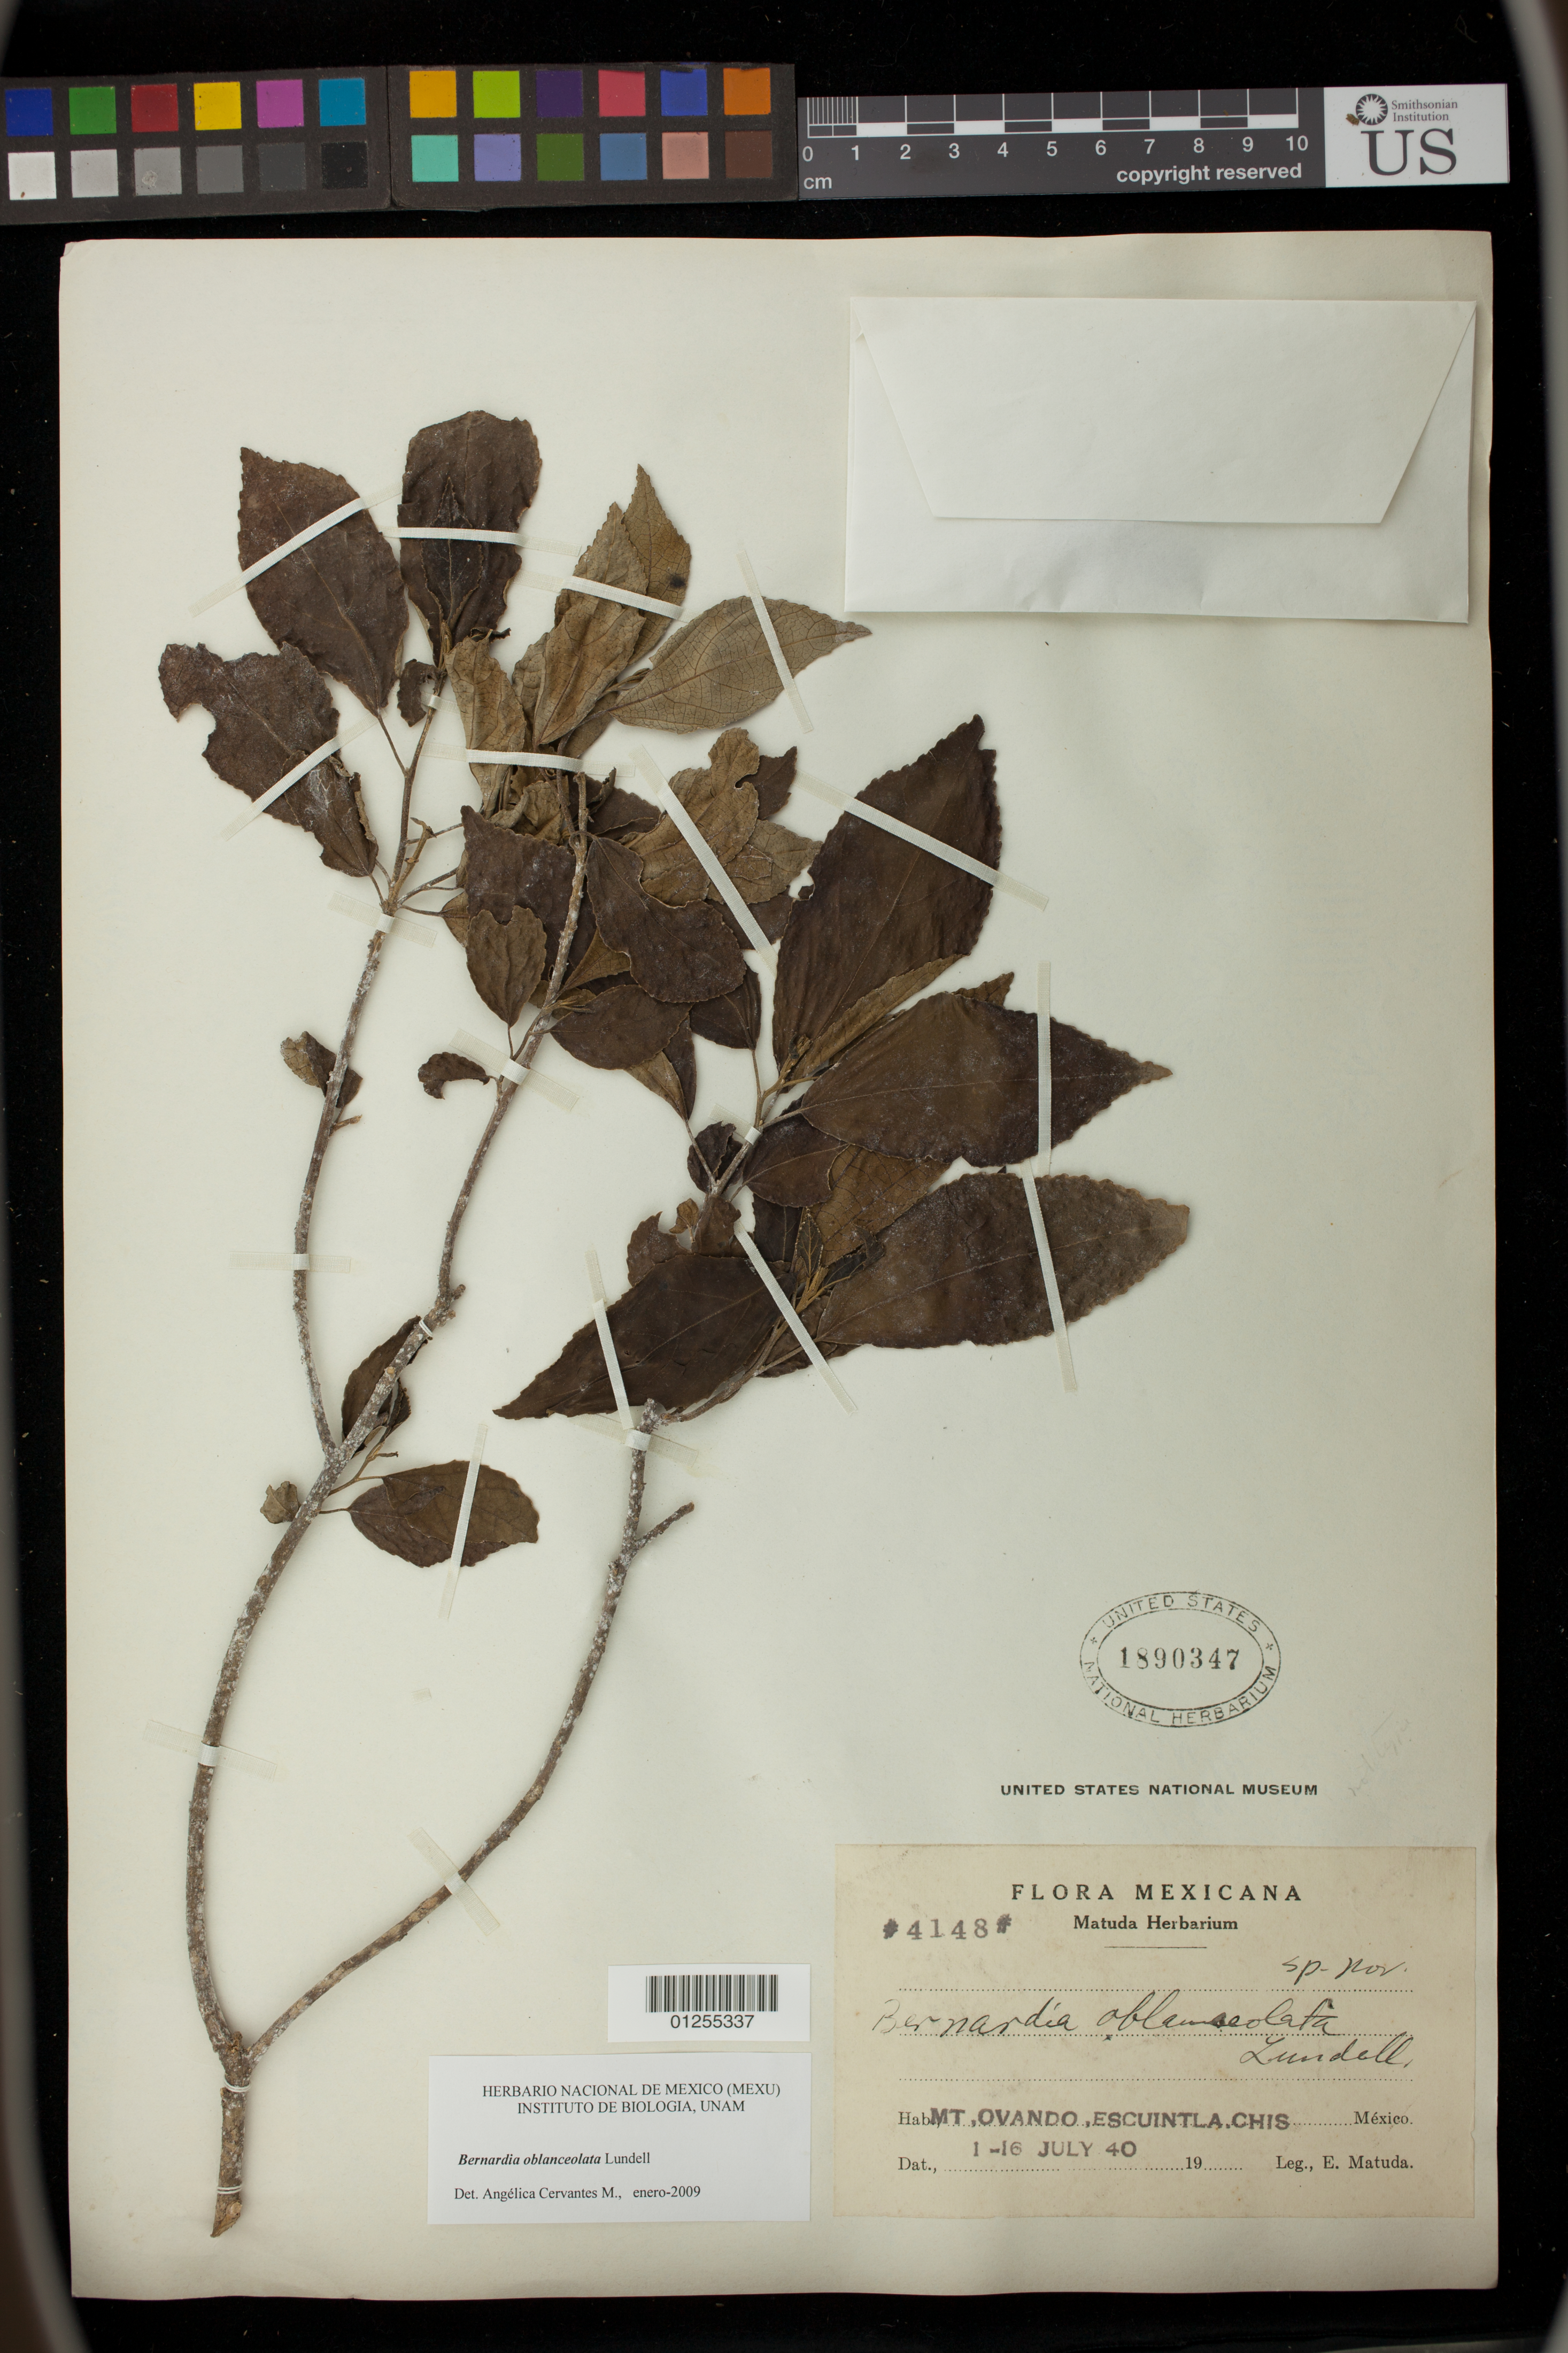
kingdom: Plantae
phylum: Tracheophyta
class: Magnoliopsida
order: Malpighiales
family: Euphorbiaceae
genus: Bernardia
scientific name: Bernardia oblanceolata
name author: Lundell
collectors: E. Matuda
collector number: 4148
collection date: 1940-07-01/1940-07-16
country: Mexico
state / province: Chiapas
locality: Mt. Ovando, Escuintla, Chis.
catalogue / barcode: US 1890347